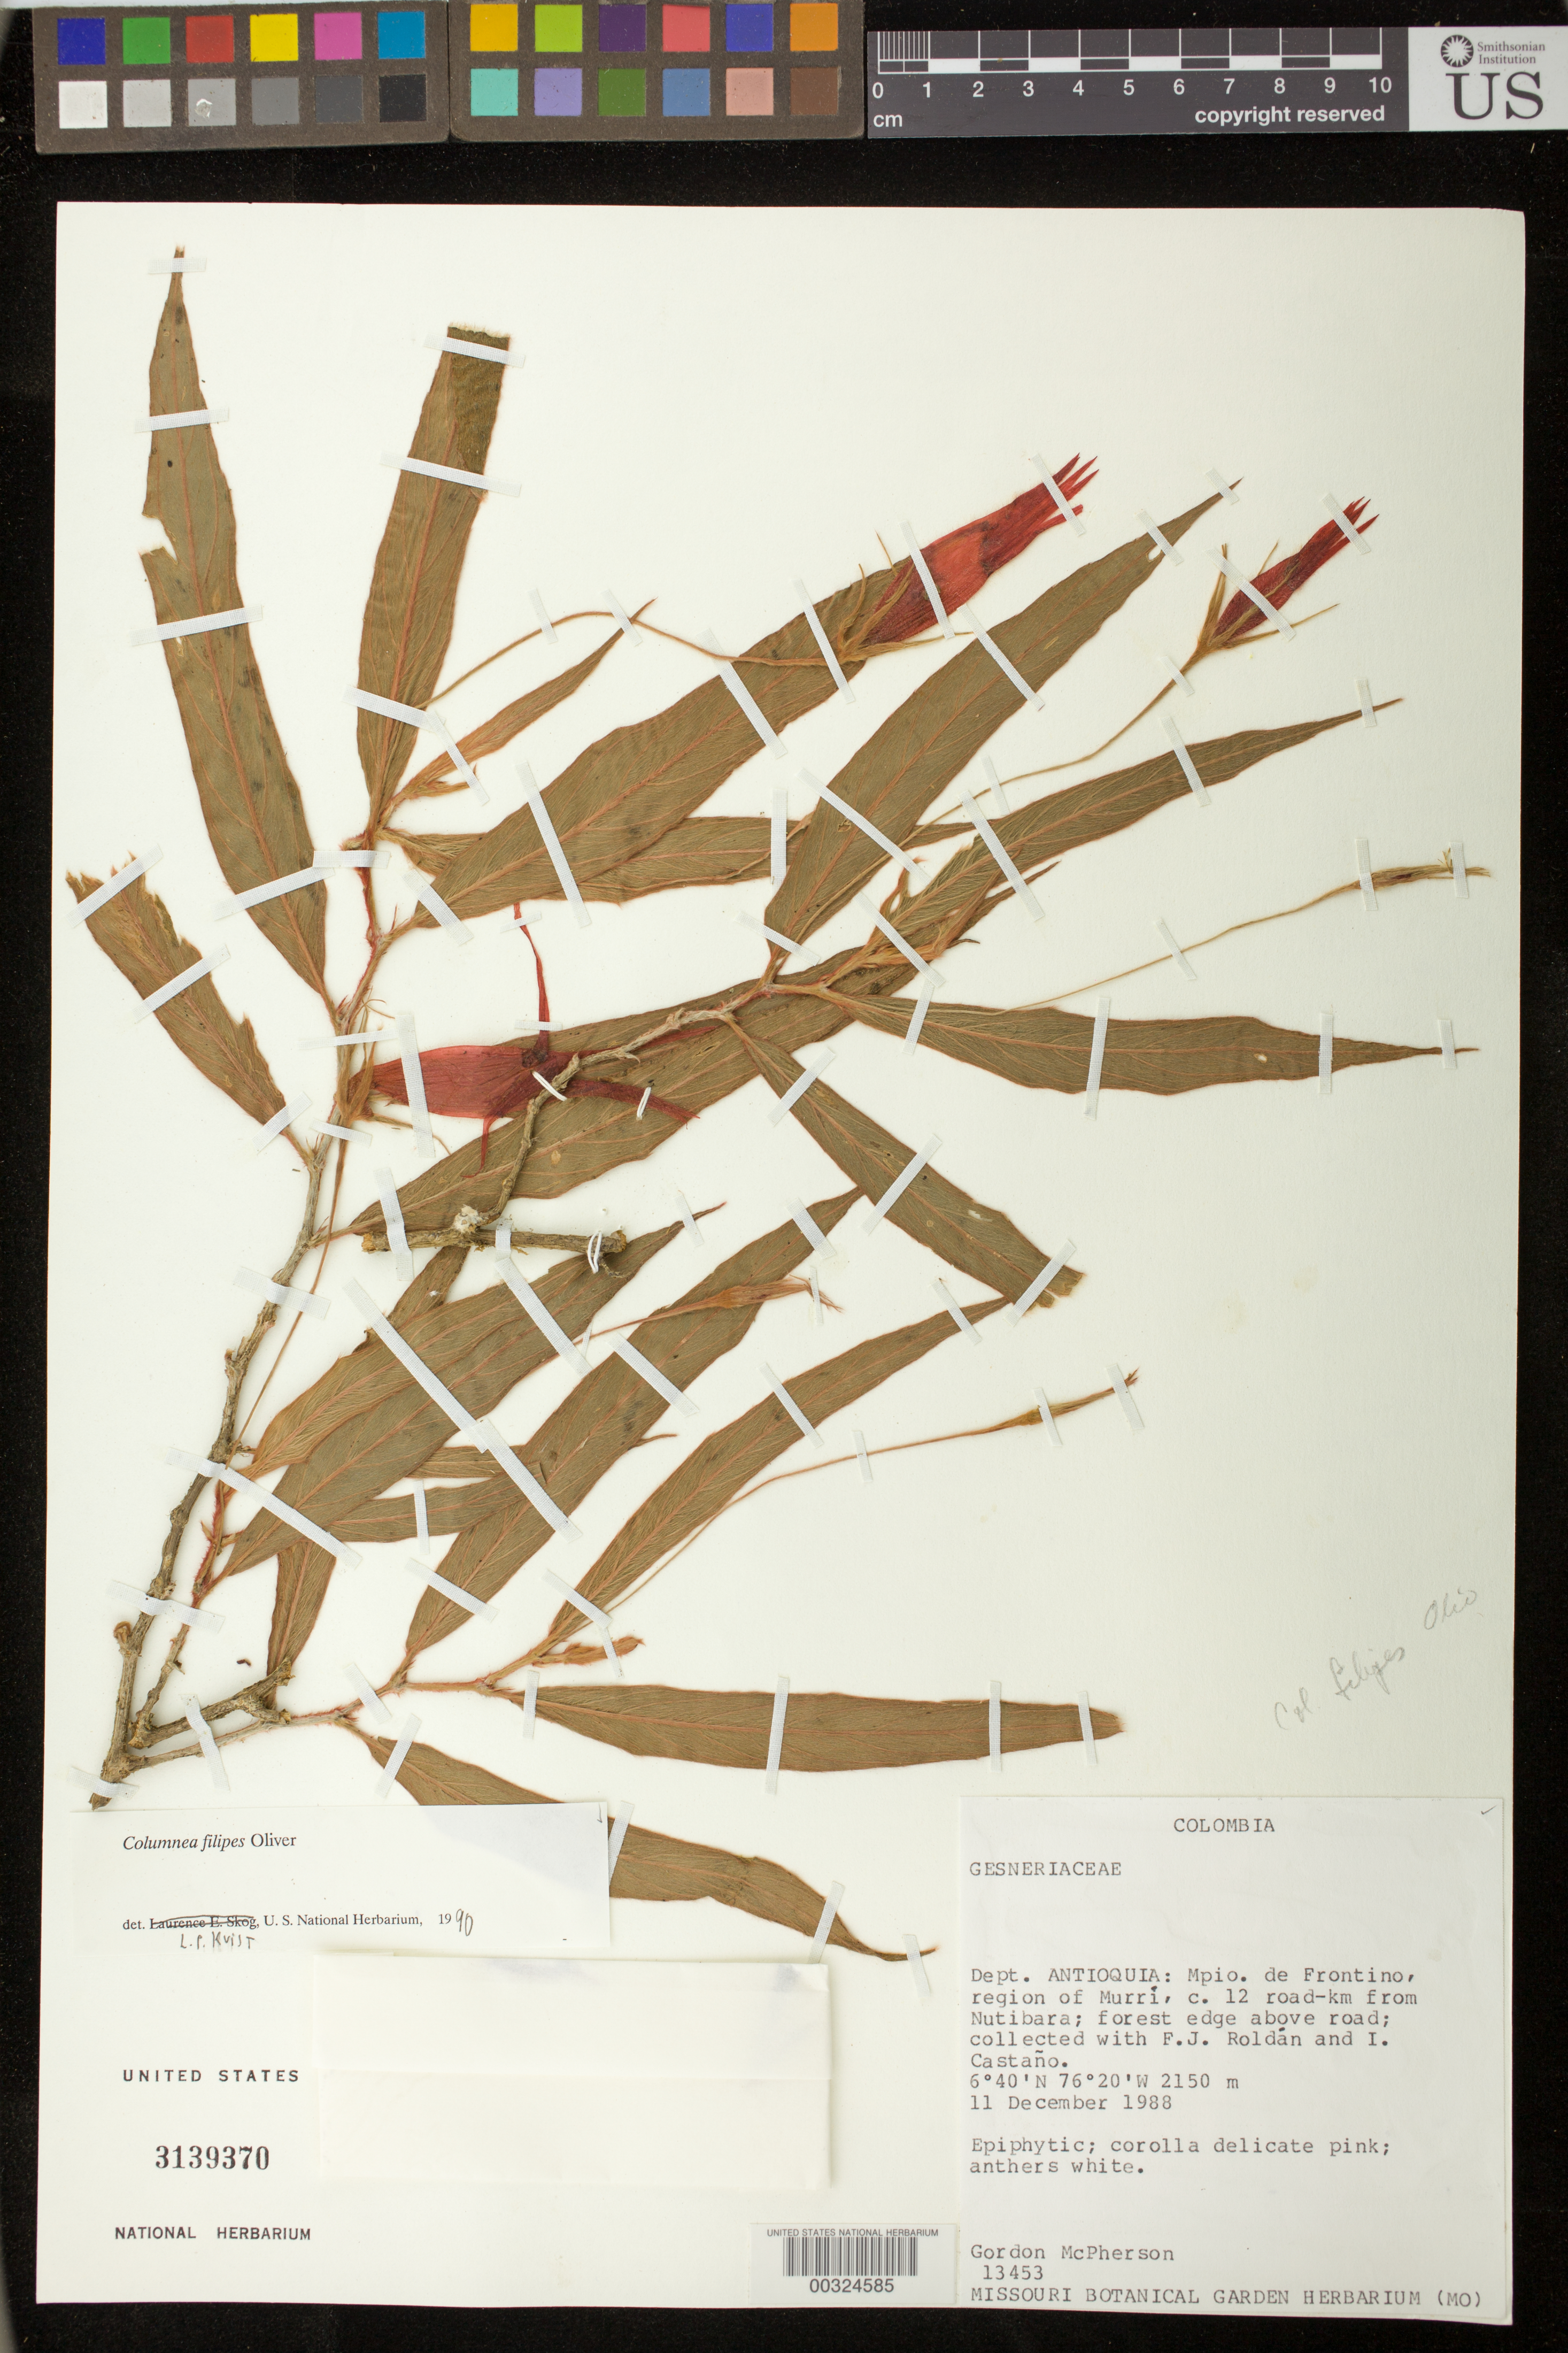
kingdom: Plantae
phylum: Tracheophyta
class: Magnoliopsida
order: Lamiales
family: Gesneriaceae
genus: Columnea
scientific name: Columnea filipes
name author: Oliv.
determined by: Skog, Laurence E.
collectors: G. D. McPherson, F. J. Roldán & I. Castaño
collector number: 13453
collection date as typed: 11 Dec 1988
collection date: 1988-12-11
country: Colombia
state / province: Antioquia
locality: Mpio. de Frontino, region of Murrí, c. 12 road-km from Nutibara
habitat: Forest edge above road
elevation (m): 2150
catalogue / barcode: US 3139370